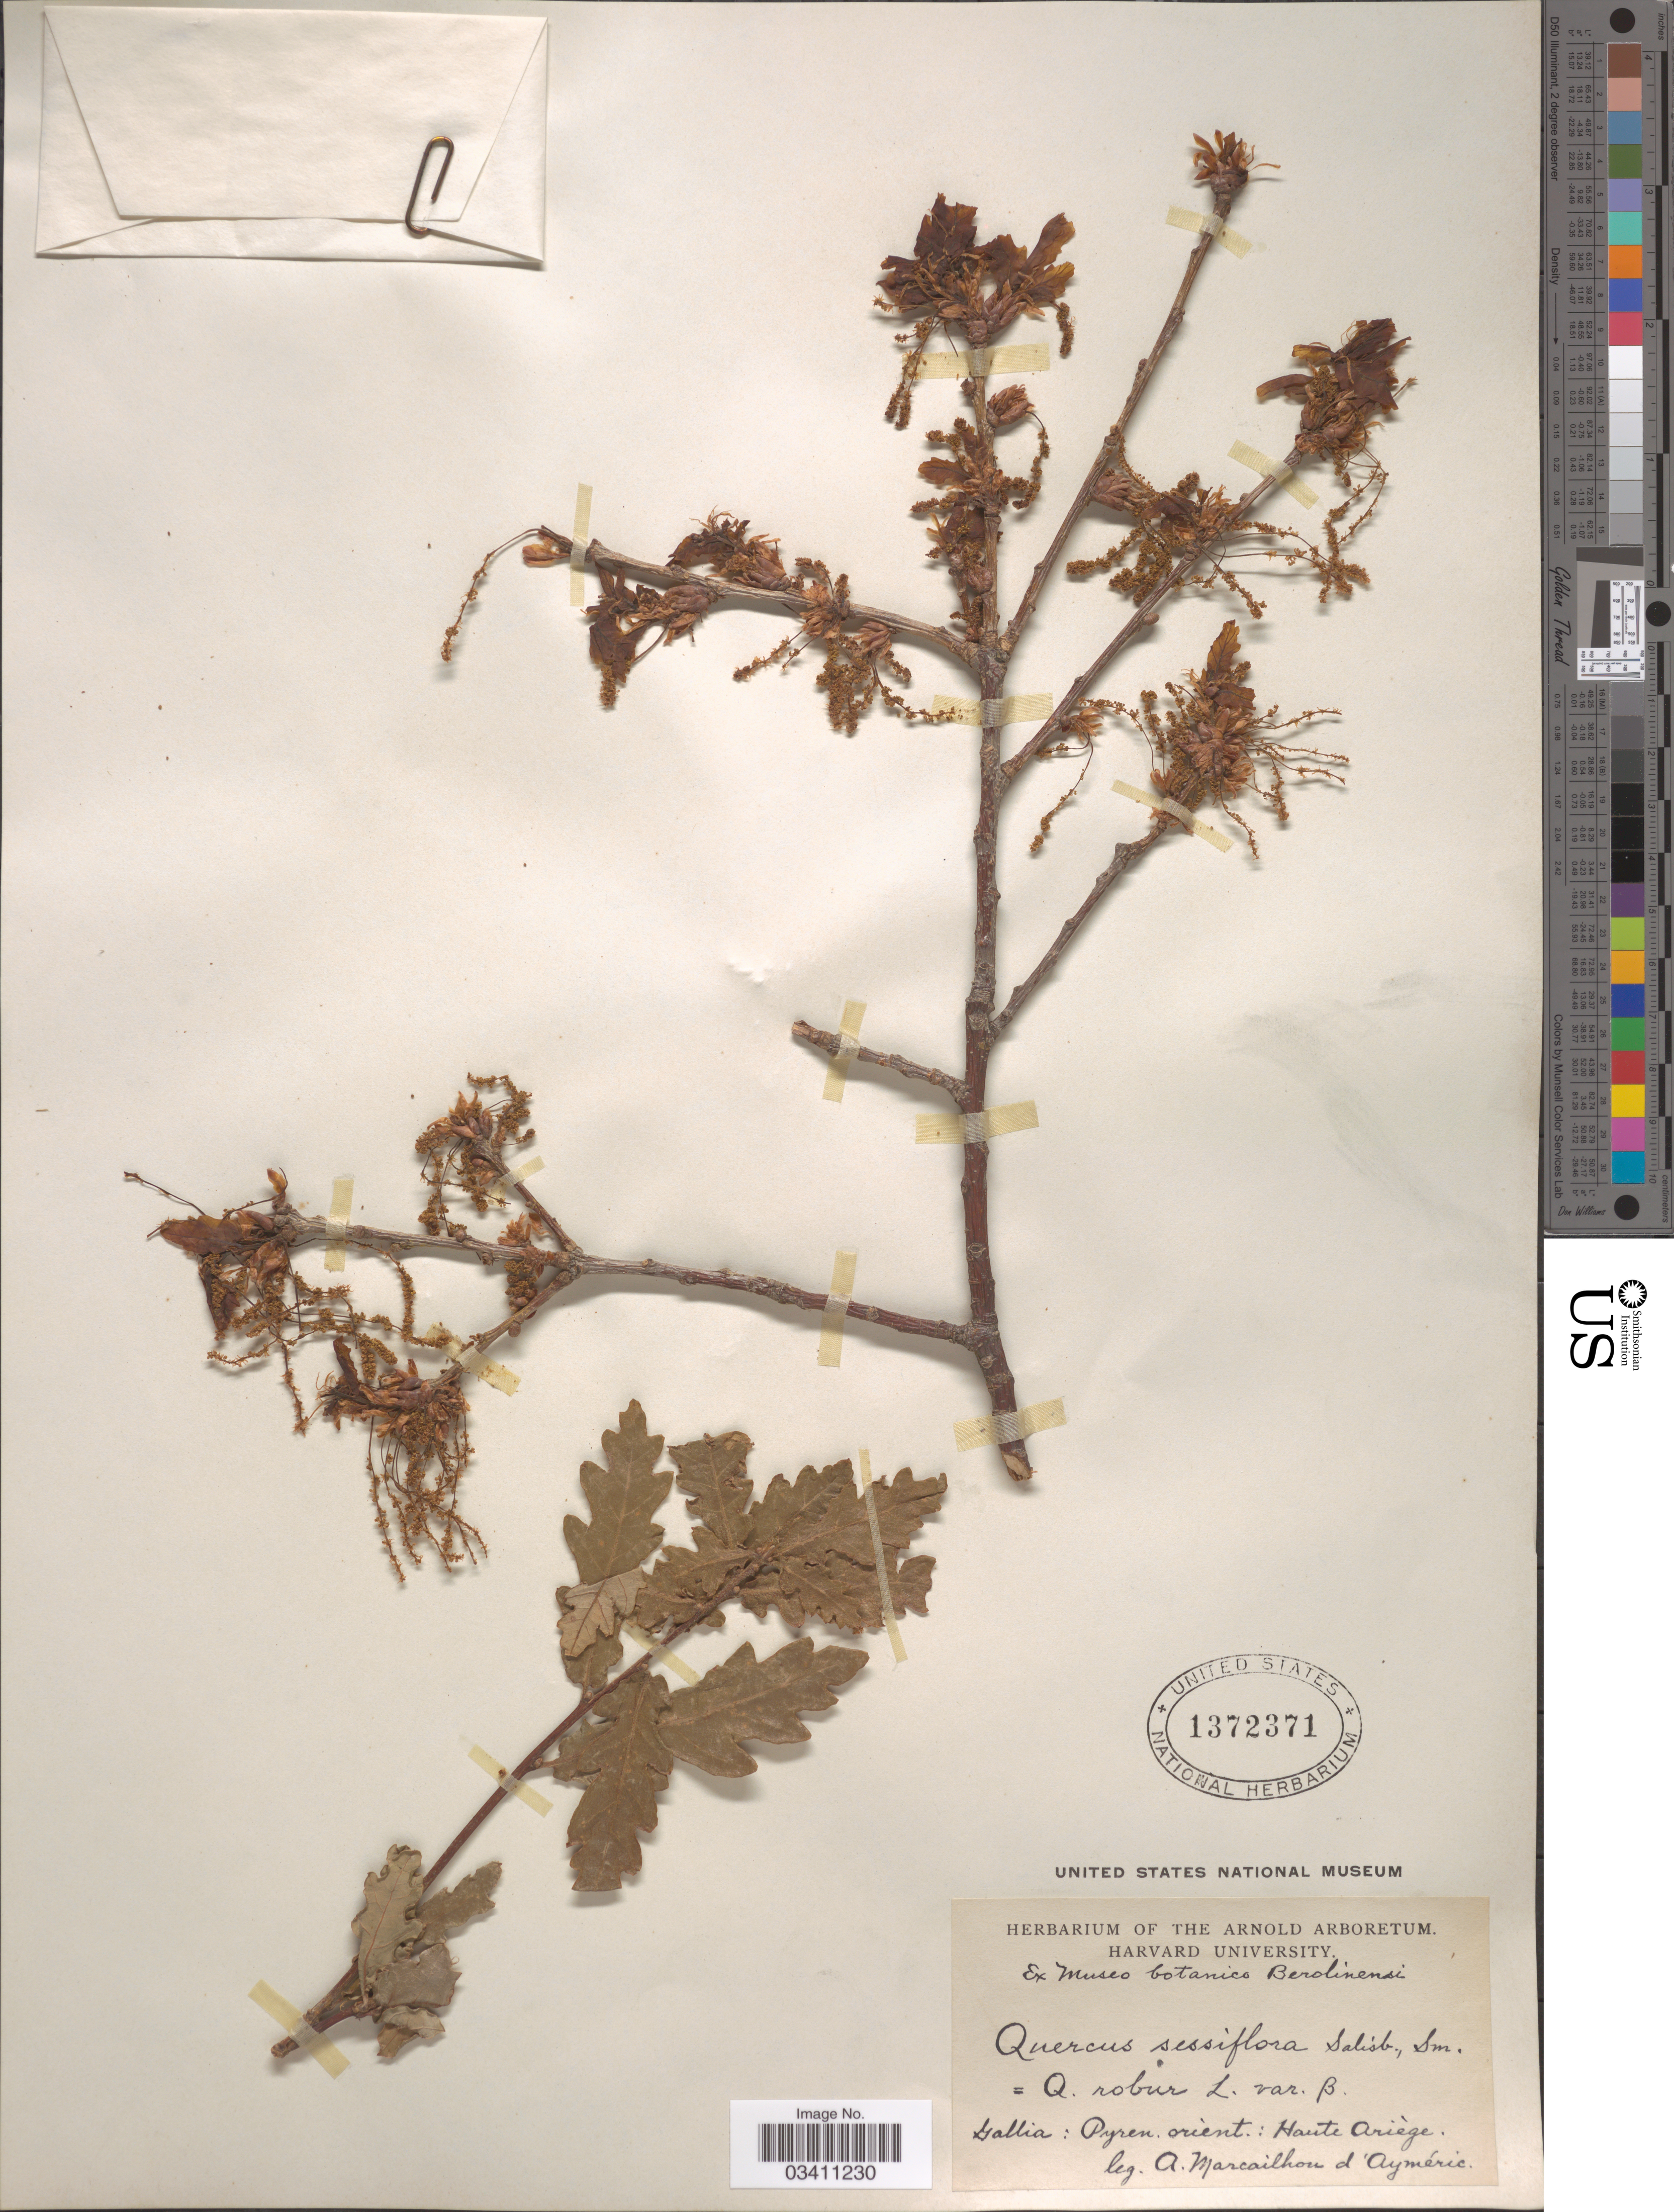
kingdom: Plantae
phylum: Tracheophyta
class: Magnoliopsida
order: Fagales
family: Fagaceae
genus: Quercus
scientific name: Quercus sessiliflora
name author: Salisb.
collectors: A.L.M. Marcailhou d' Aymeric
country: France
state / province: Occitanie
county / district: Ariège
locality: Gallia: Pyren. orient.: Haute Ariège.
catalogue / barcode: US 1372371